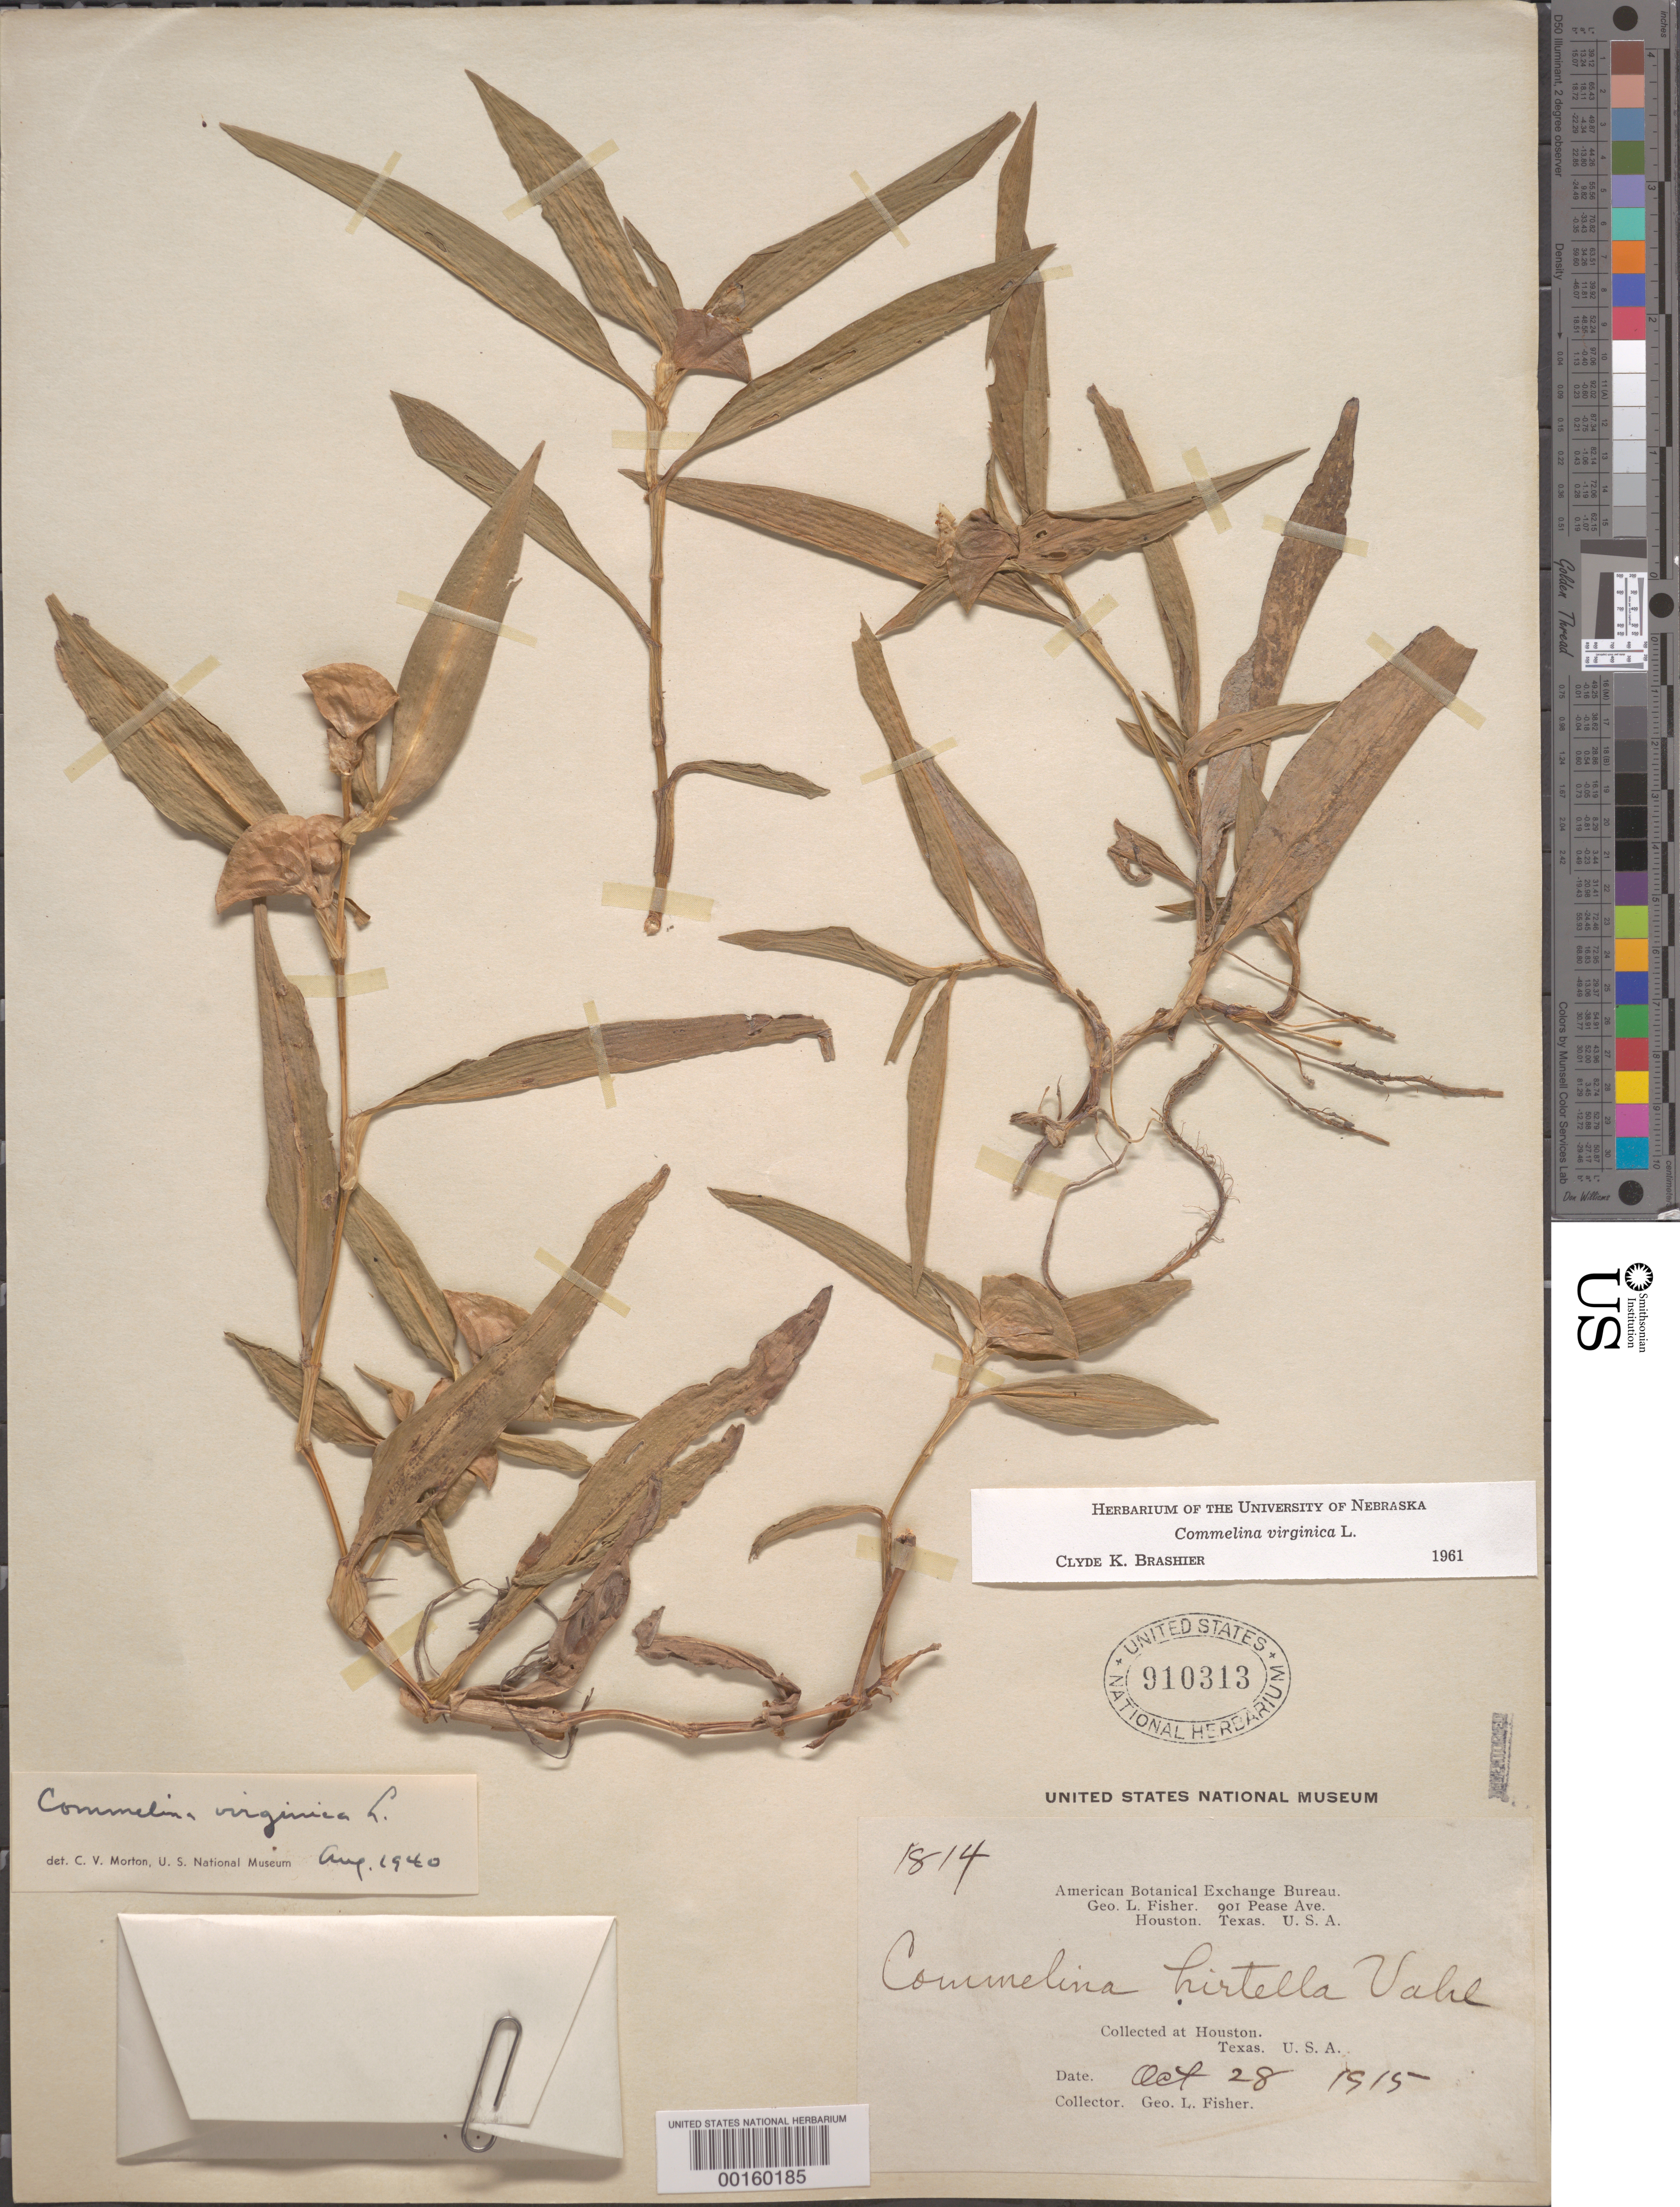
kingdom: Plantae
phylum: Tracheophyta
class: Liliopsida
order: Commelinales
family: Commelinaceae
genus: Commelina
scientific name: Commelina virginica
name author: L.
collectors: G. L. Fisher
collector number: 1814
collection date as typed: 28 Oct 1915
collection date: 1915-10-28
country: United States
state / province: Texas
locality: Houston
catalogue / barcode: US 910313